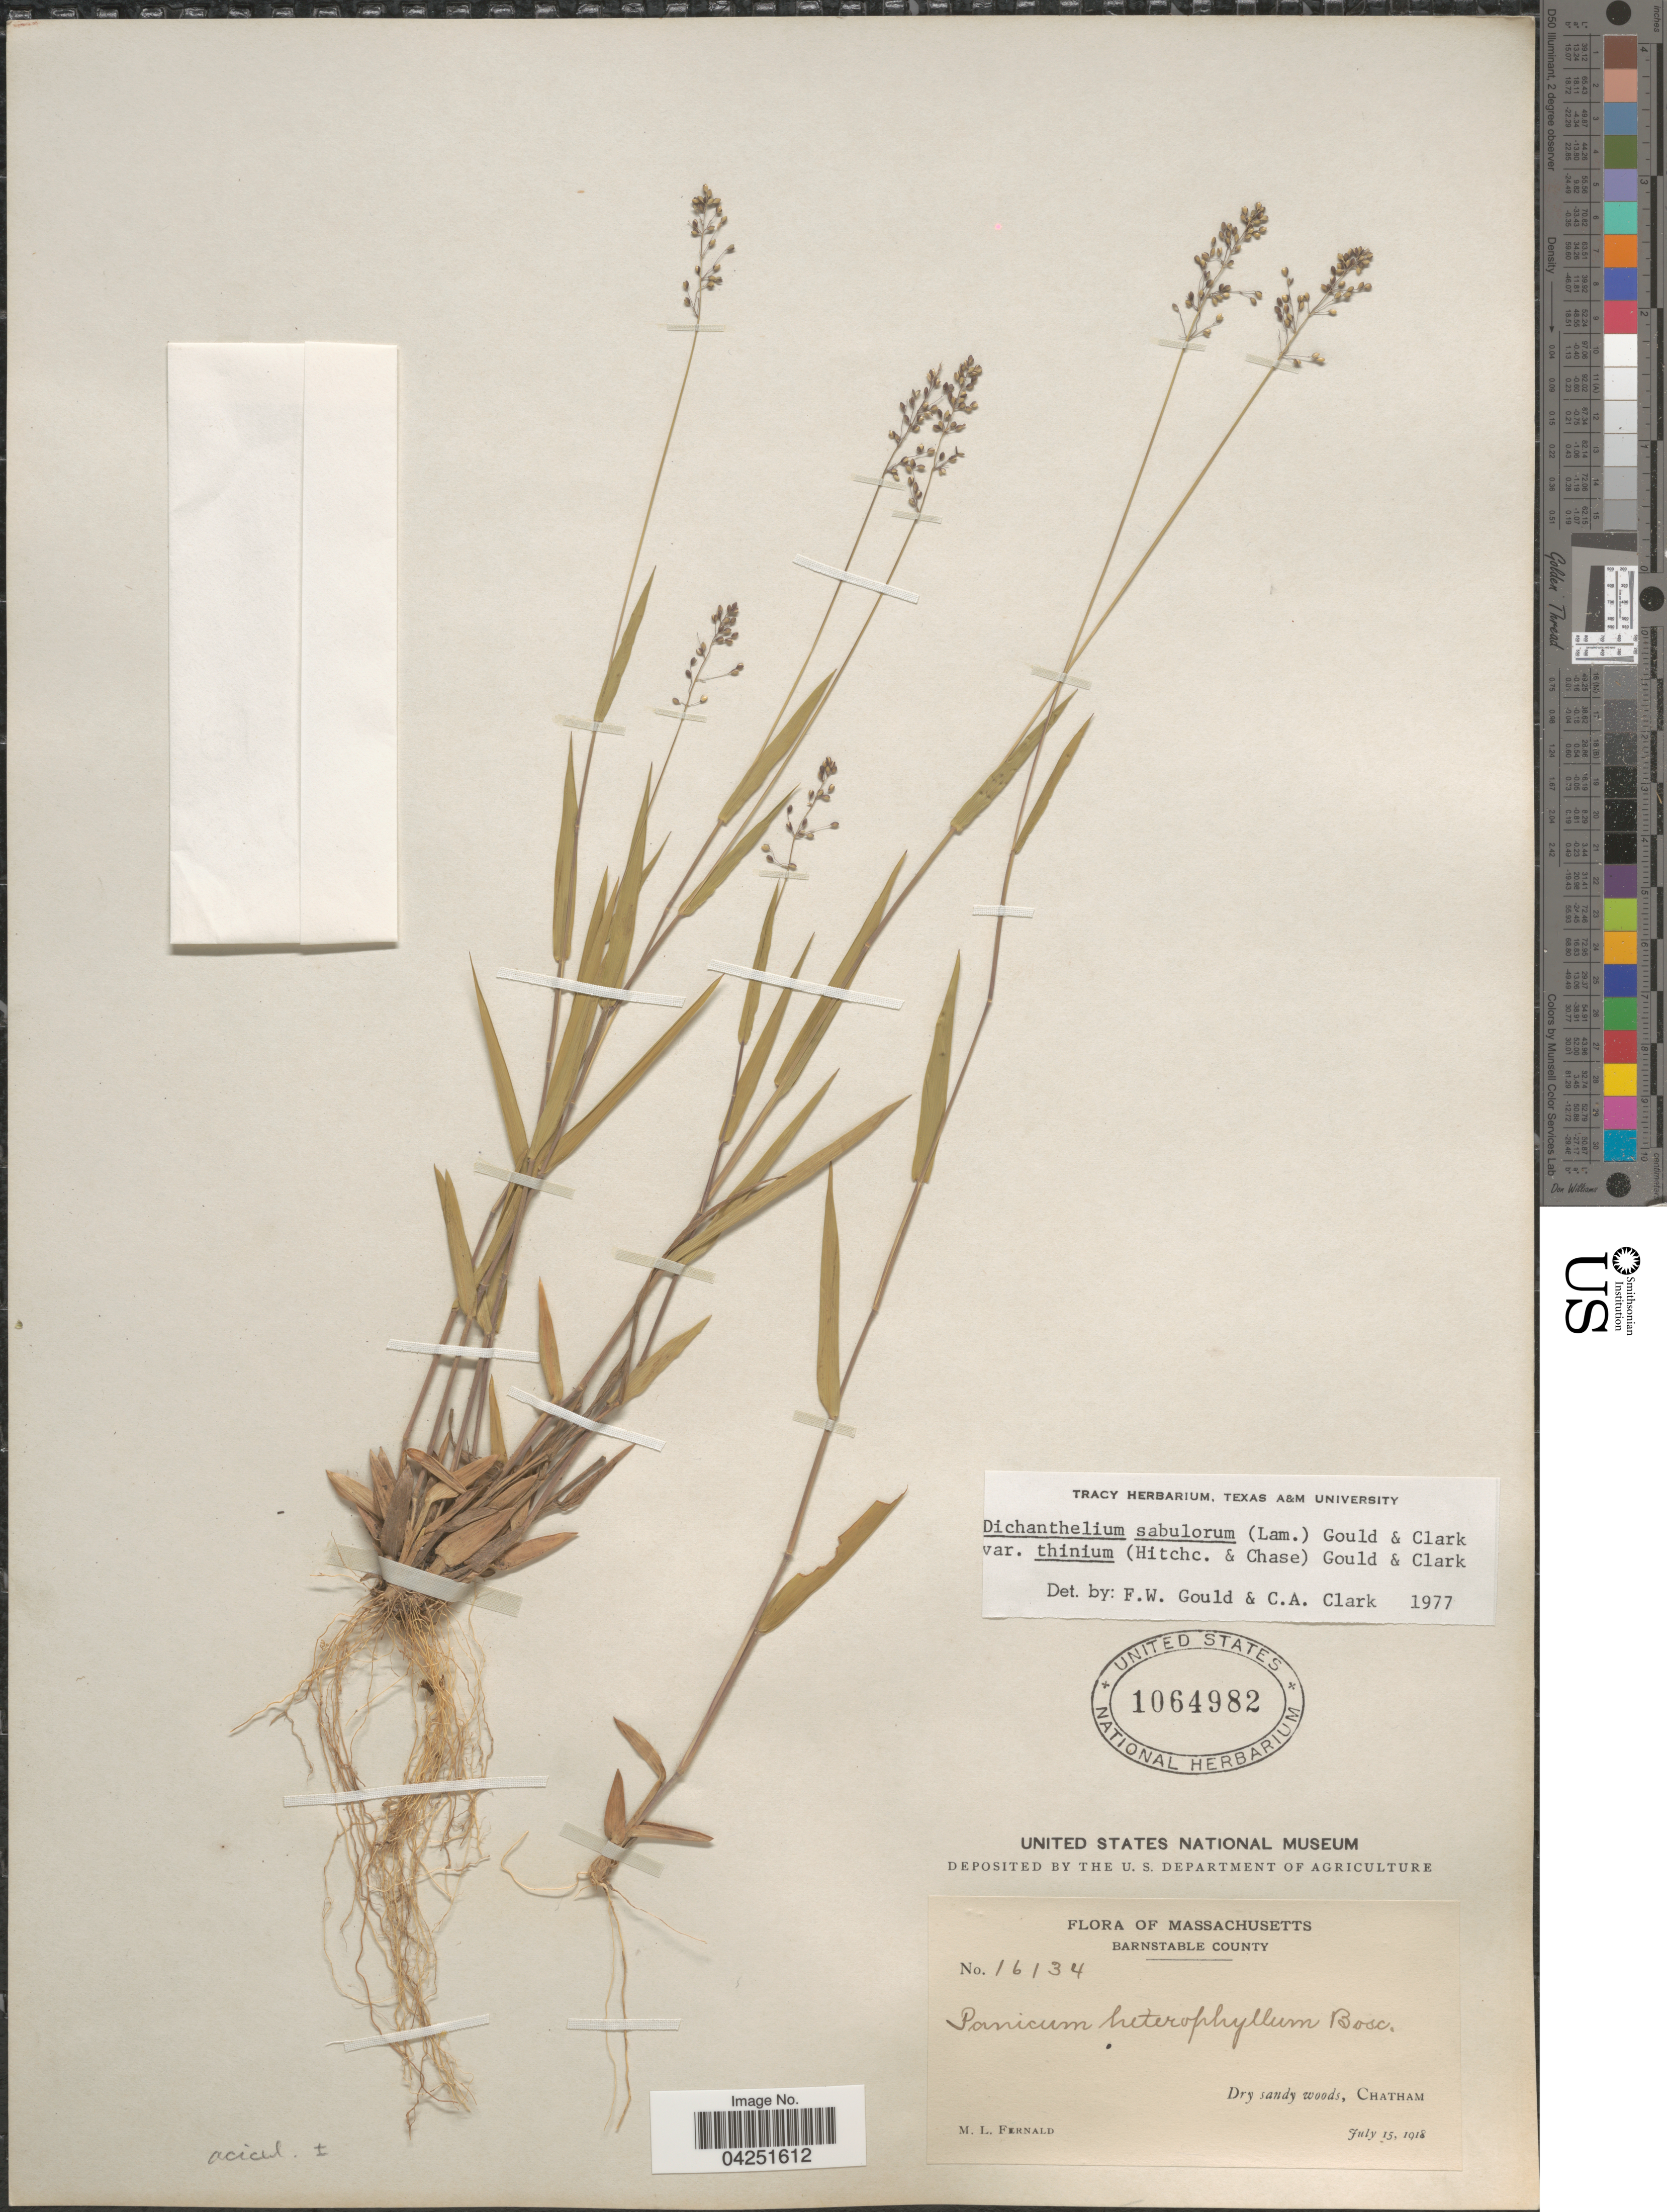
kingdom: Plantae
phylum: Tracheophyta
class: Liliopsida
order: Poales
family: Poaceae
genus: Dichanthelium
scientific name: Dichanthelium acuminatum var. acuminatum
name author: (Sw.) Gould & C.A. Clark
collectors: M. L. Fernald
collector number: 16134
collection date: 1918-07-15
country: United States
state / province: Massachusetts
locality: Barnstable County. Dry sandy woods, Chatham.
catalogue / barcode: US 1064982